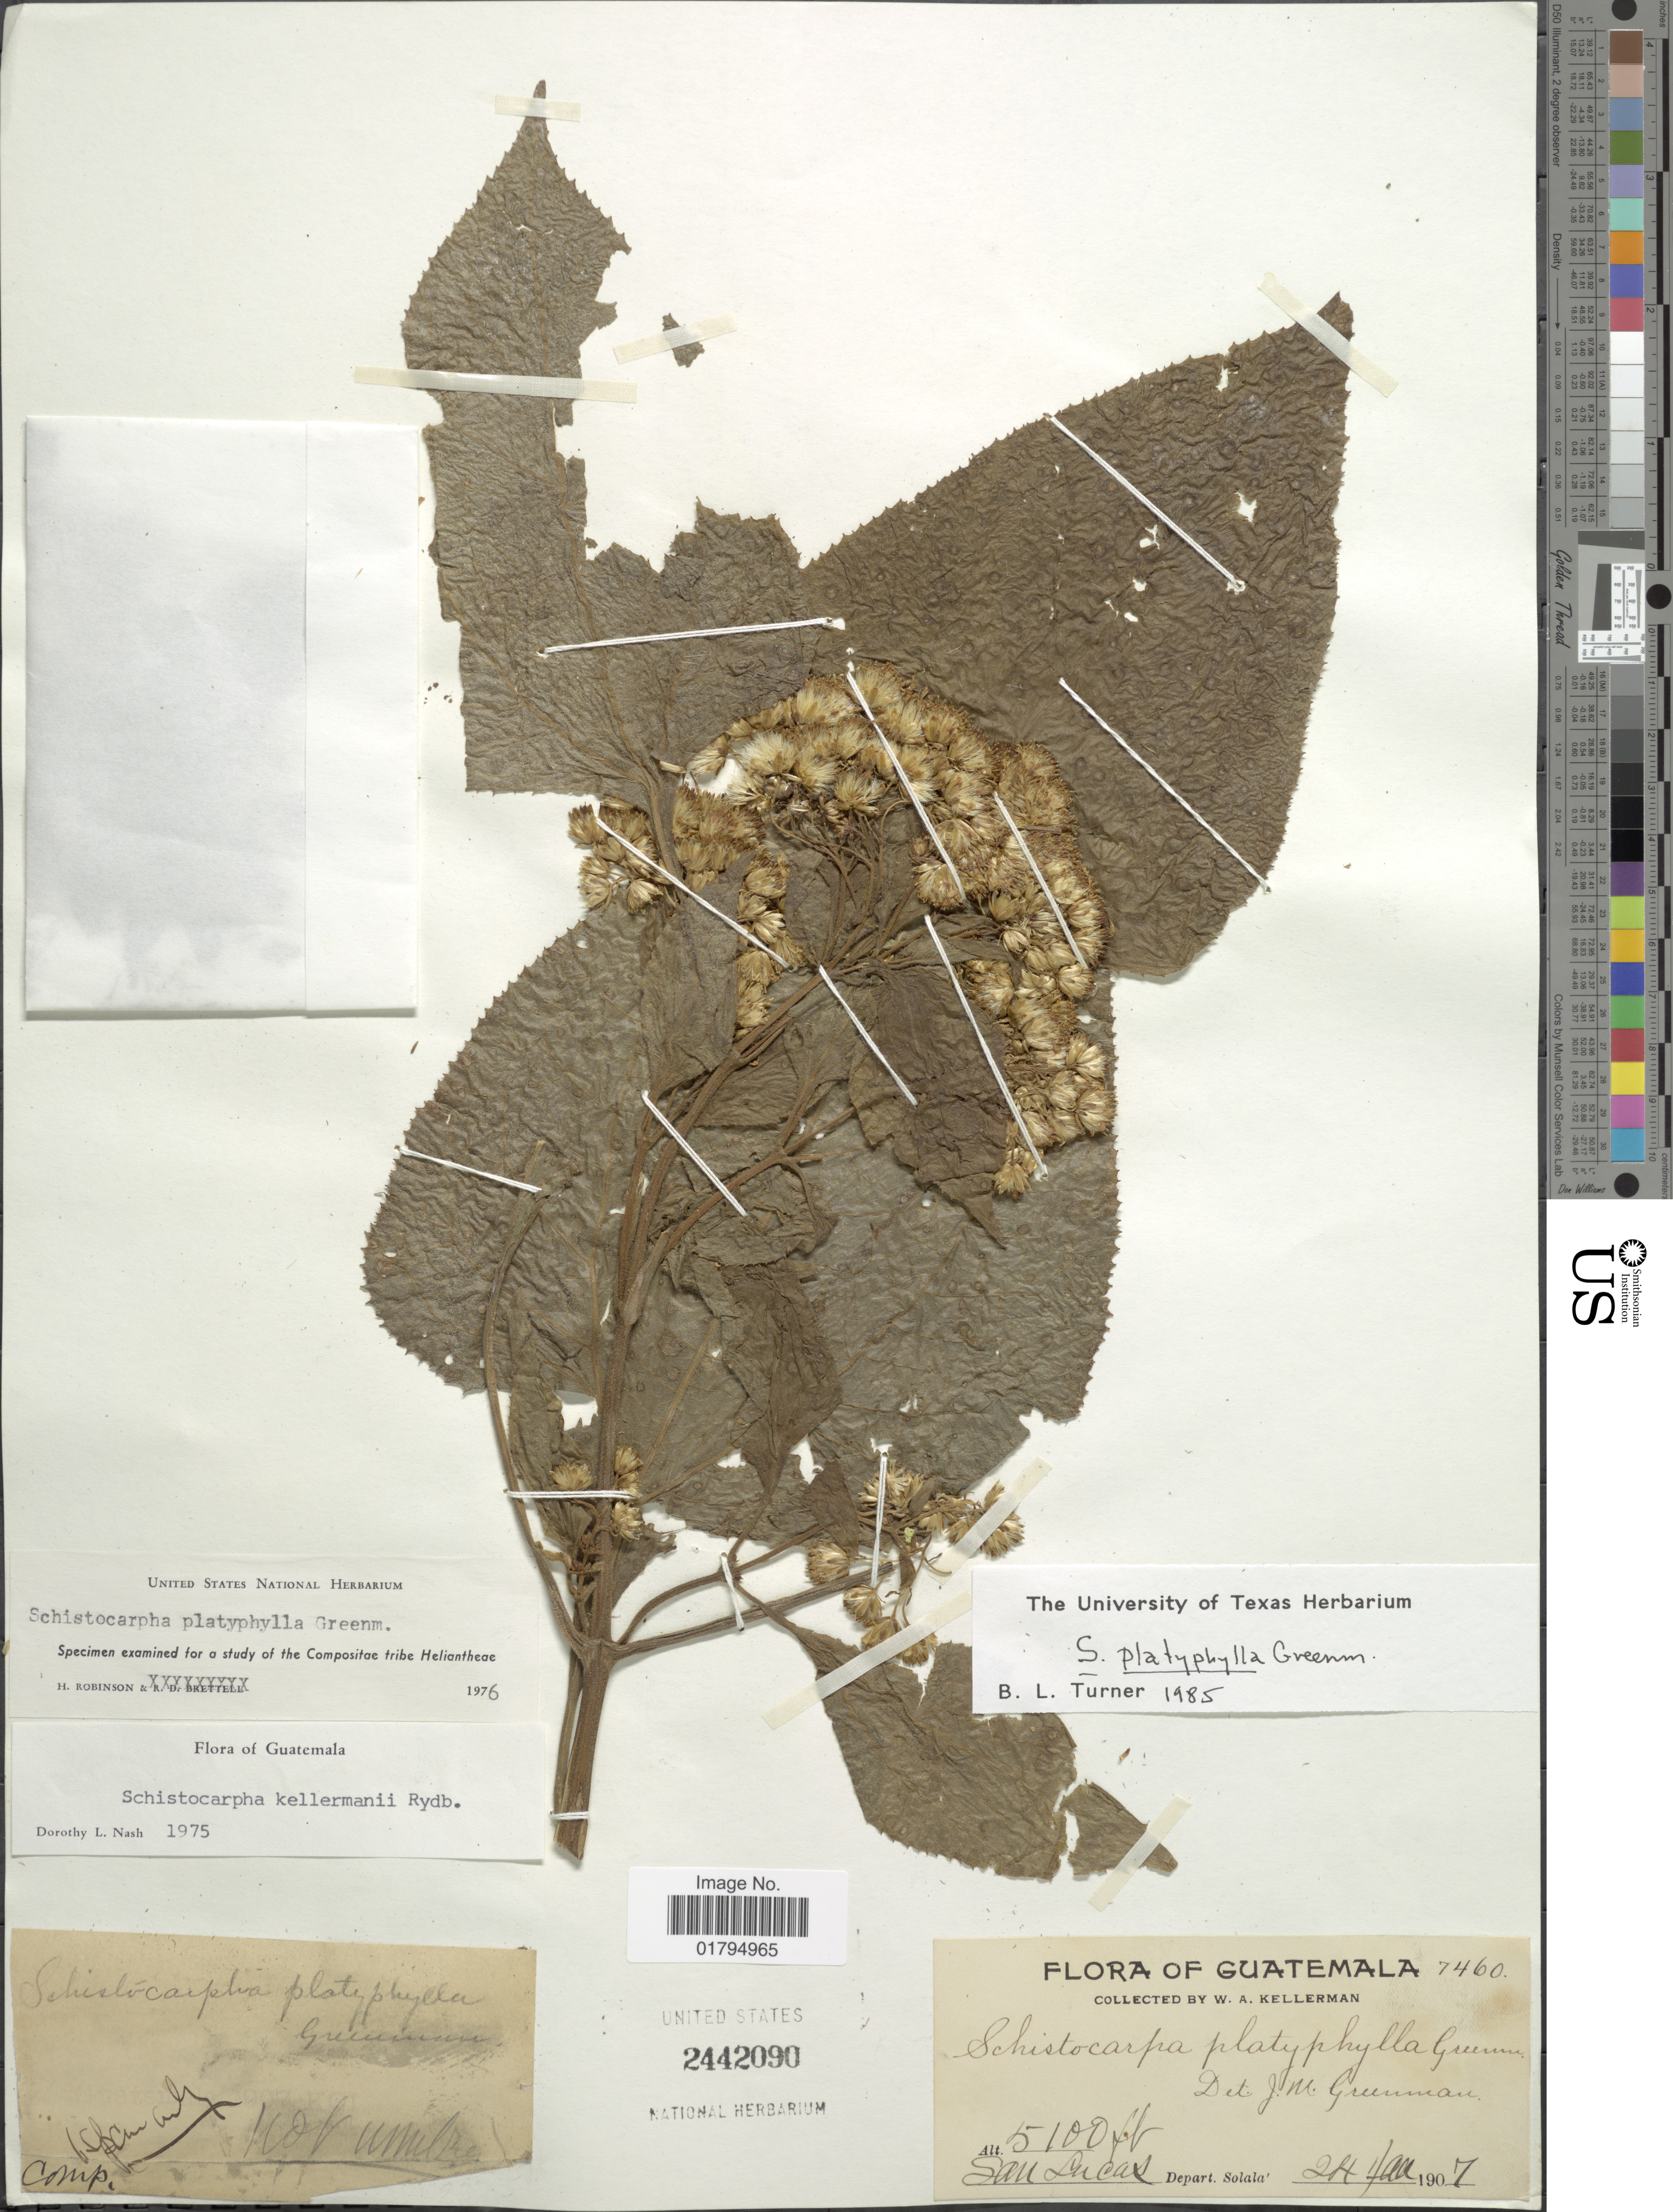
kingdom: Plantae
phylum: Tracheophyta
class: Magnoliopsida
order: Asterales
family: Asteraceae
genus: Schistocarpha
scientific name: Schistocarpha platyphylla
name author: Greenm.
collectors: W. Kellerman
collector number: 7460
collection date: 1907-01-24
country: Guatemala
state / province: Sololá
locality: San Lucas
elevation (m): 1554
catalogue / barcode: US 2442090